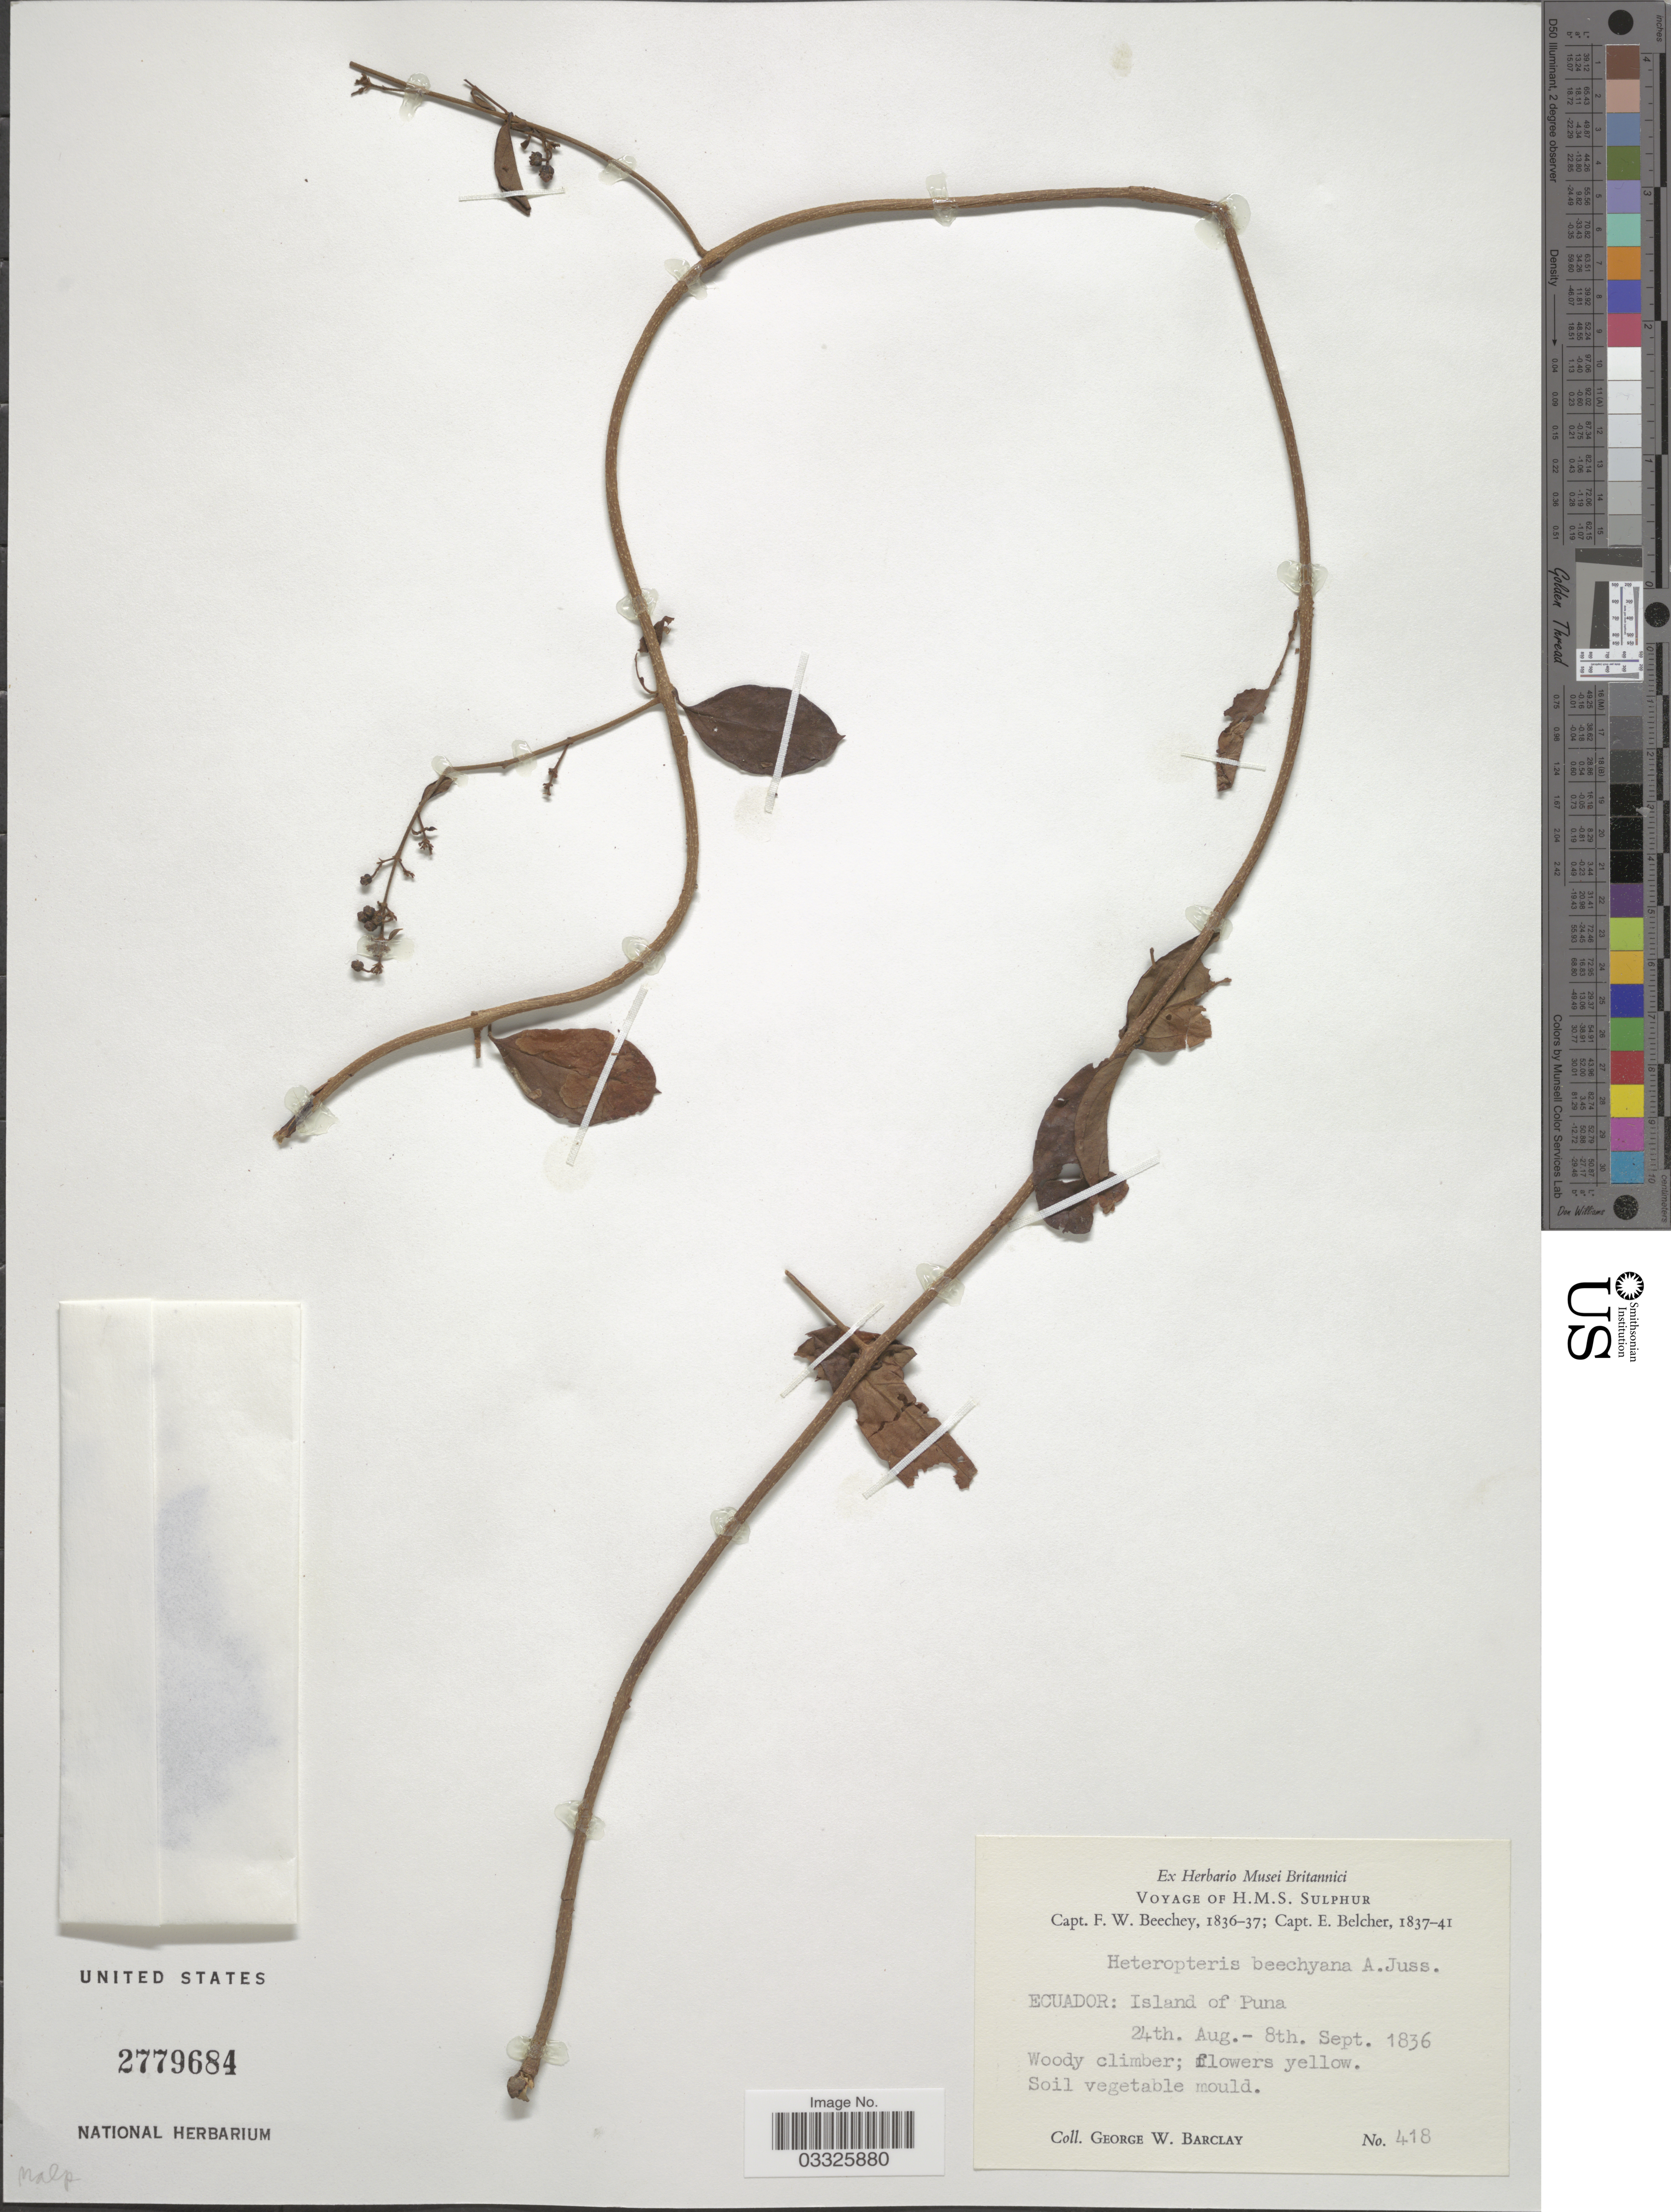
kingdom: Plantae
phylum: Tracheophyta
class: Magnoliopsida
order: Malpighiales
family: Malpighiaceae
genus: Heteropterys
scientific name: Heteropterys beecheyana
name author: A. Juss.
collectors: G. W. Barclay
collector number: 418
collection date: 1836-08-24/1836-09-08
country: Ecuador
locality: Island of Puna.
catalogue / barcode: US 2779684